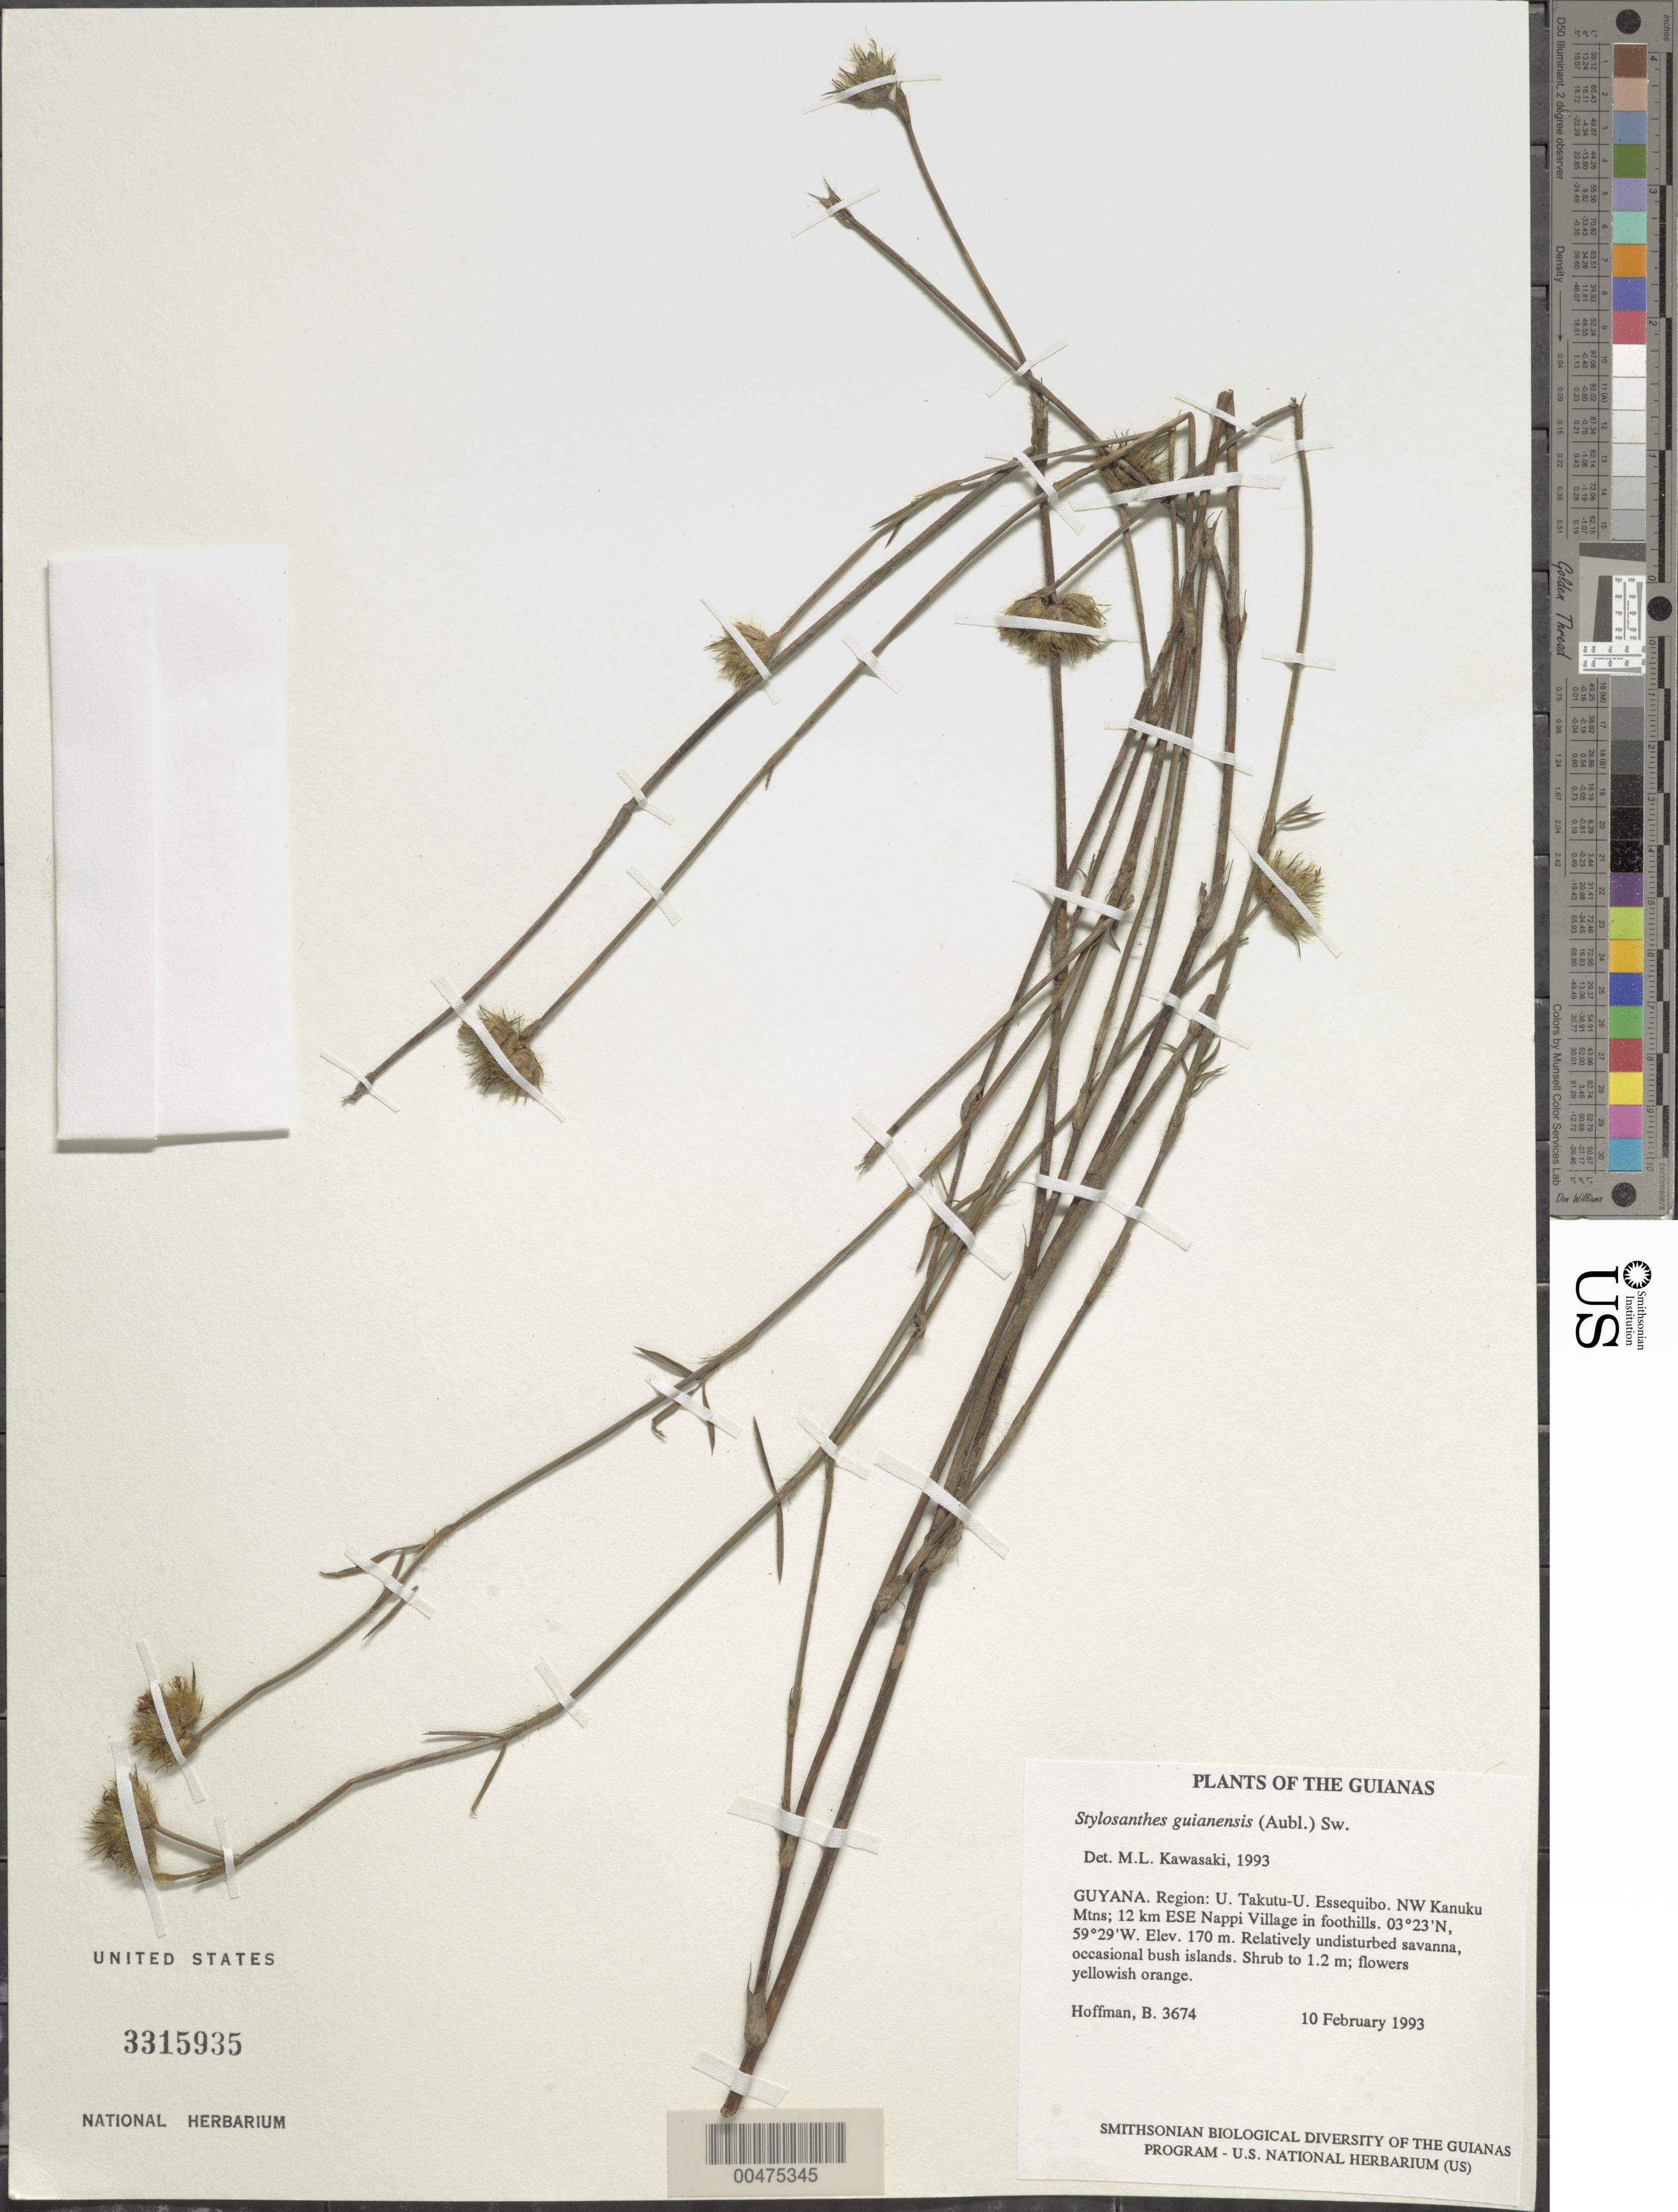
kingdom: Plantae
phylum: Tracheophyta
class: Magnoliopsida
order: Fabales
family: Fabaceae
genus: Stylosanthes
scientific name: Stylosanthes guianensis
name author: (Aubl.) Sw.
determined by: Kawasaki, María L.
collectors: B. Hoffman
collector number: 3674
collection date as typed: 10 February 1993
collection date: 1993-02-10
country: Guyana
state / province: U. Takutu-U. Essequibo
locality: NW Kanuku Mountains; 12 km ESE of Nappi Village in foothills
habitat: Relatively undisturbed savanna, occasional bush islands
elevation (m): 170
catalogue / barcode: US 3315935